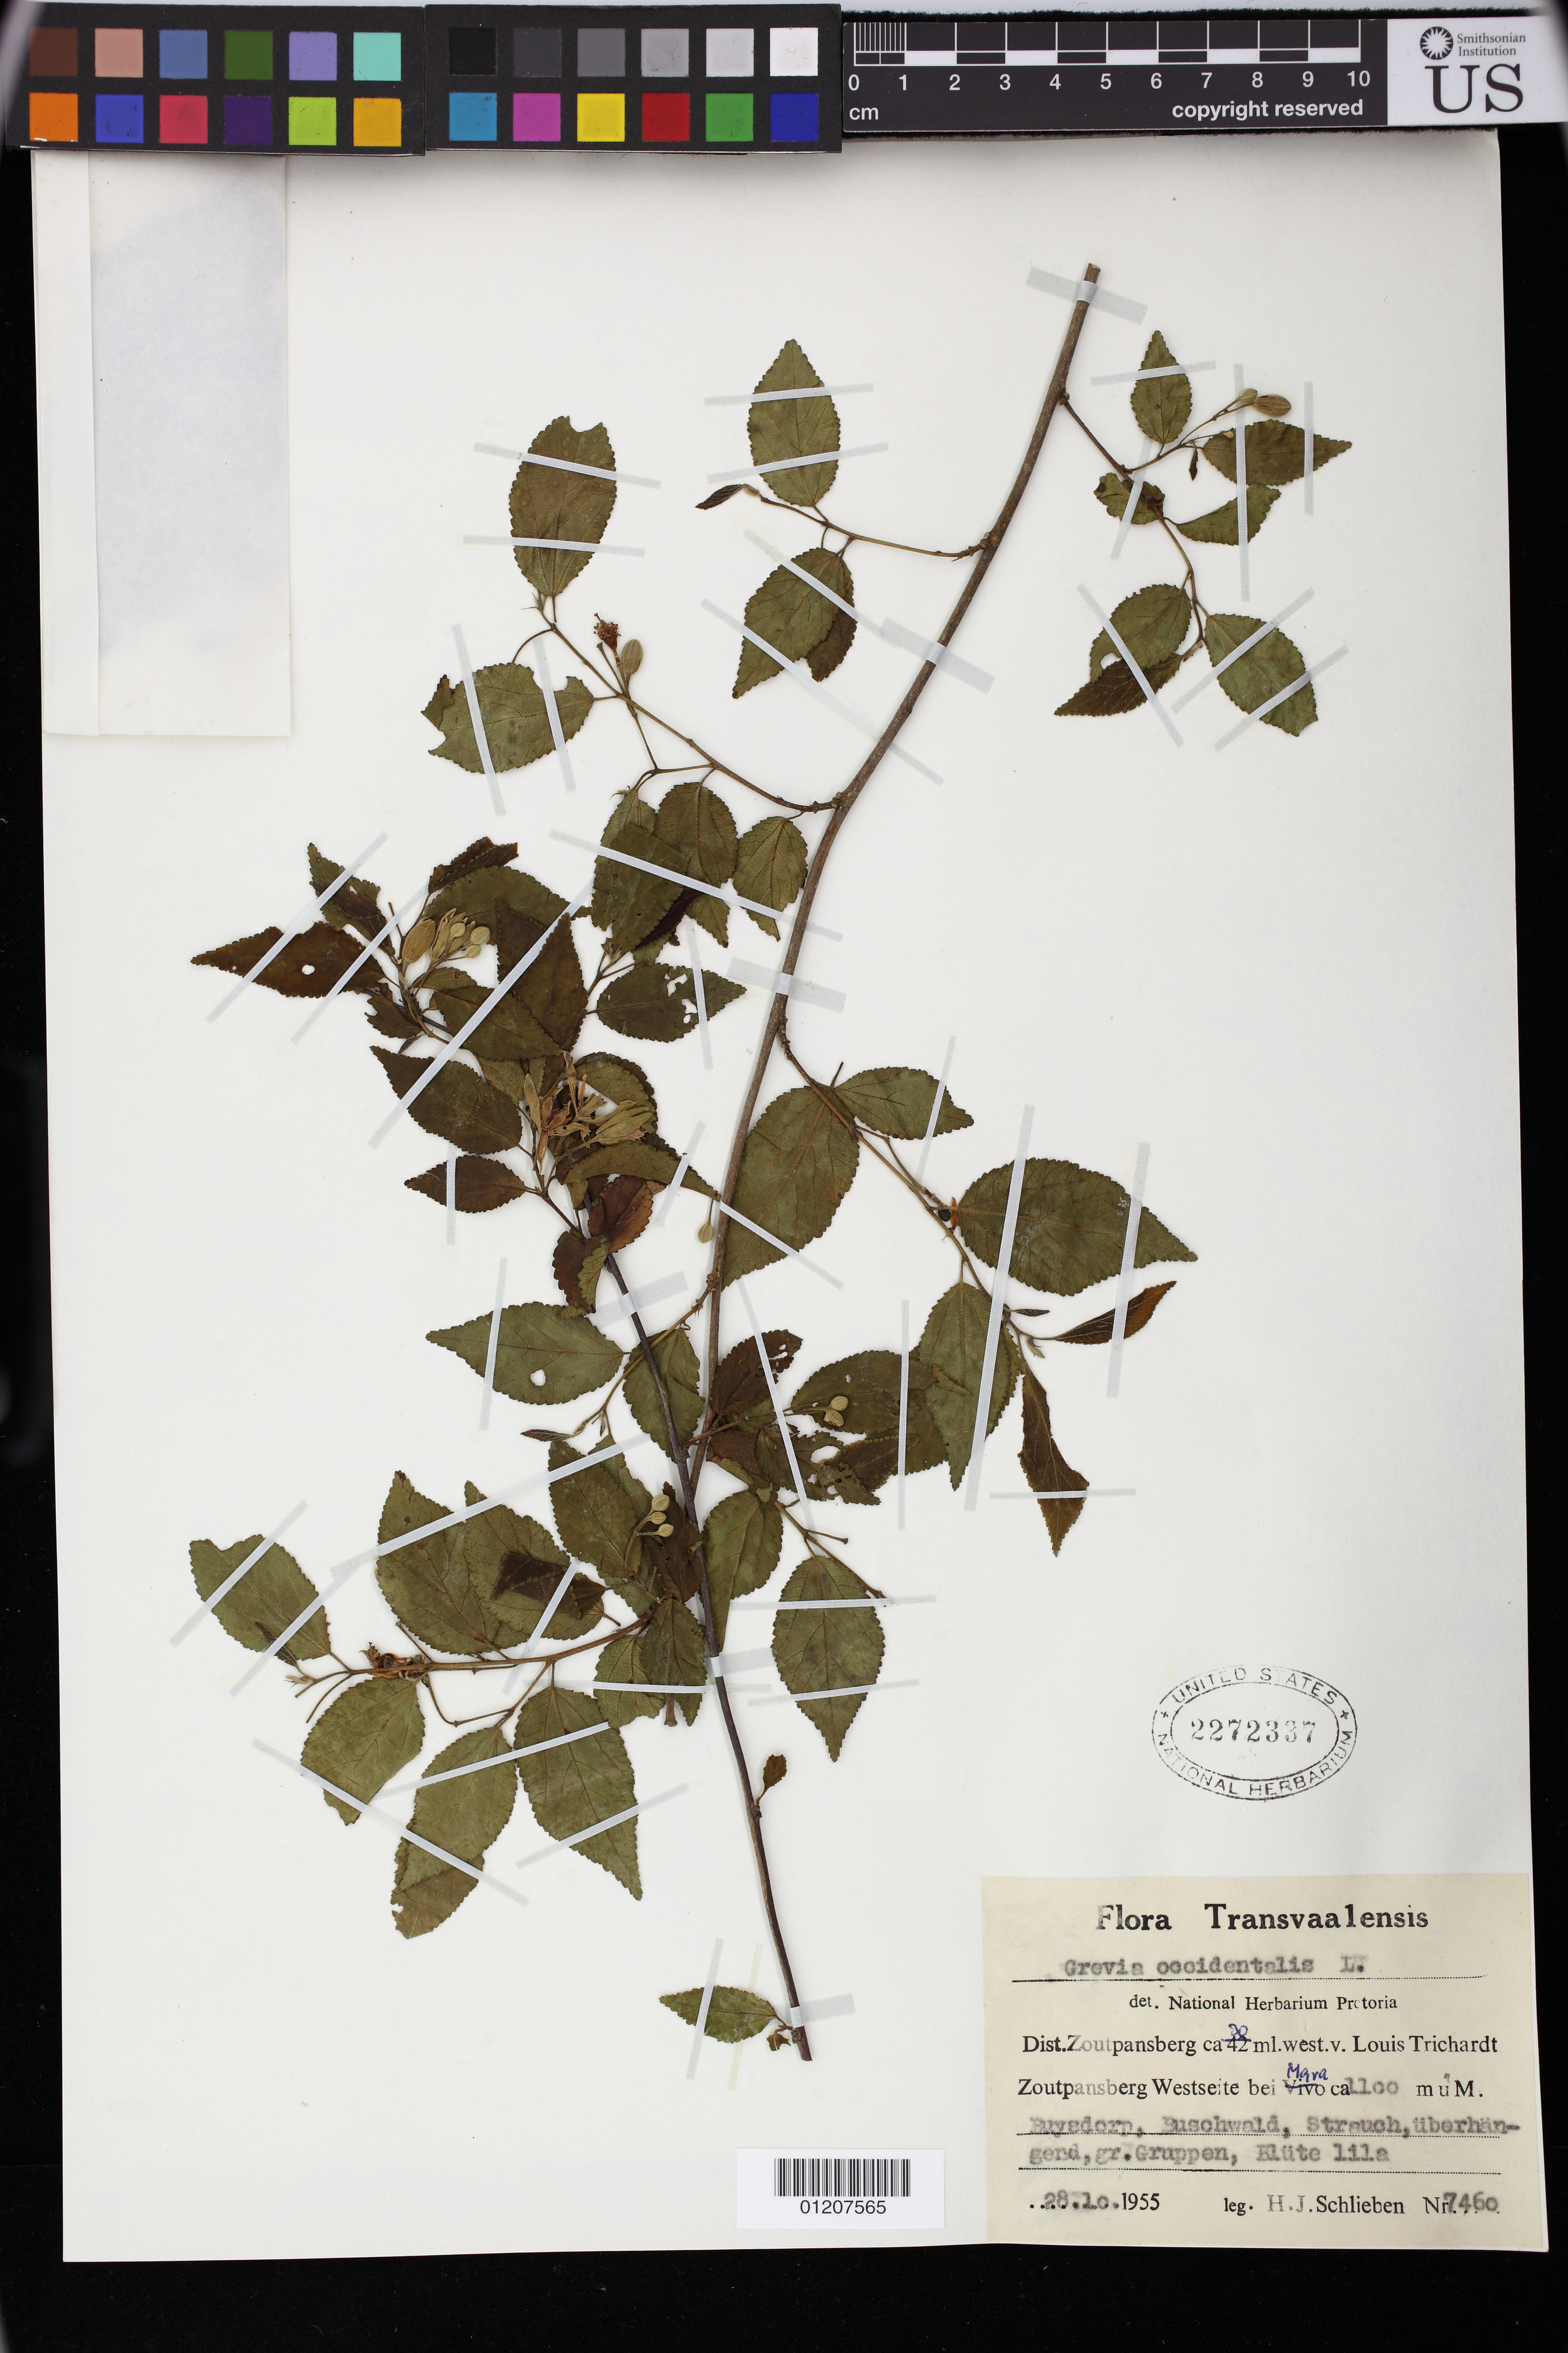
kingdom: Plantae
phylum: Tracheophyta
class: Magnoliopsida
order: Malvales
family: Malvaceae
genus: Grewia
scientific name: Grewia occidentalis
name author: L.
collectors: H. J. Schlieben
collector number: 7460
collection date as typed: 28 Oct 1955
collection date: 1955-10-28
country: South Africa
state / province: Limpopo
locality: Dist. Zoutpansberg ca 30 ml. west. v. Louis Trichardt Zoutpansberg Westseite bei Mara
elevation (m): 1100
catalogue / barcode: US 2272337